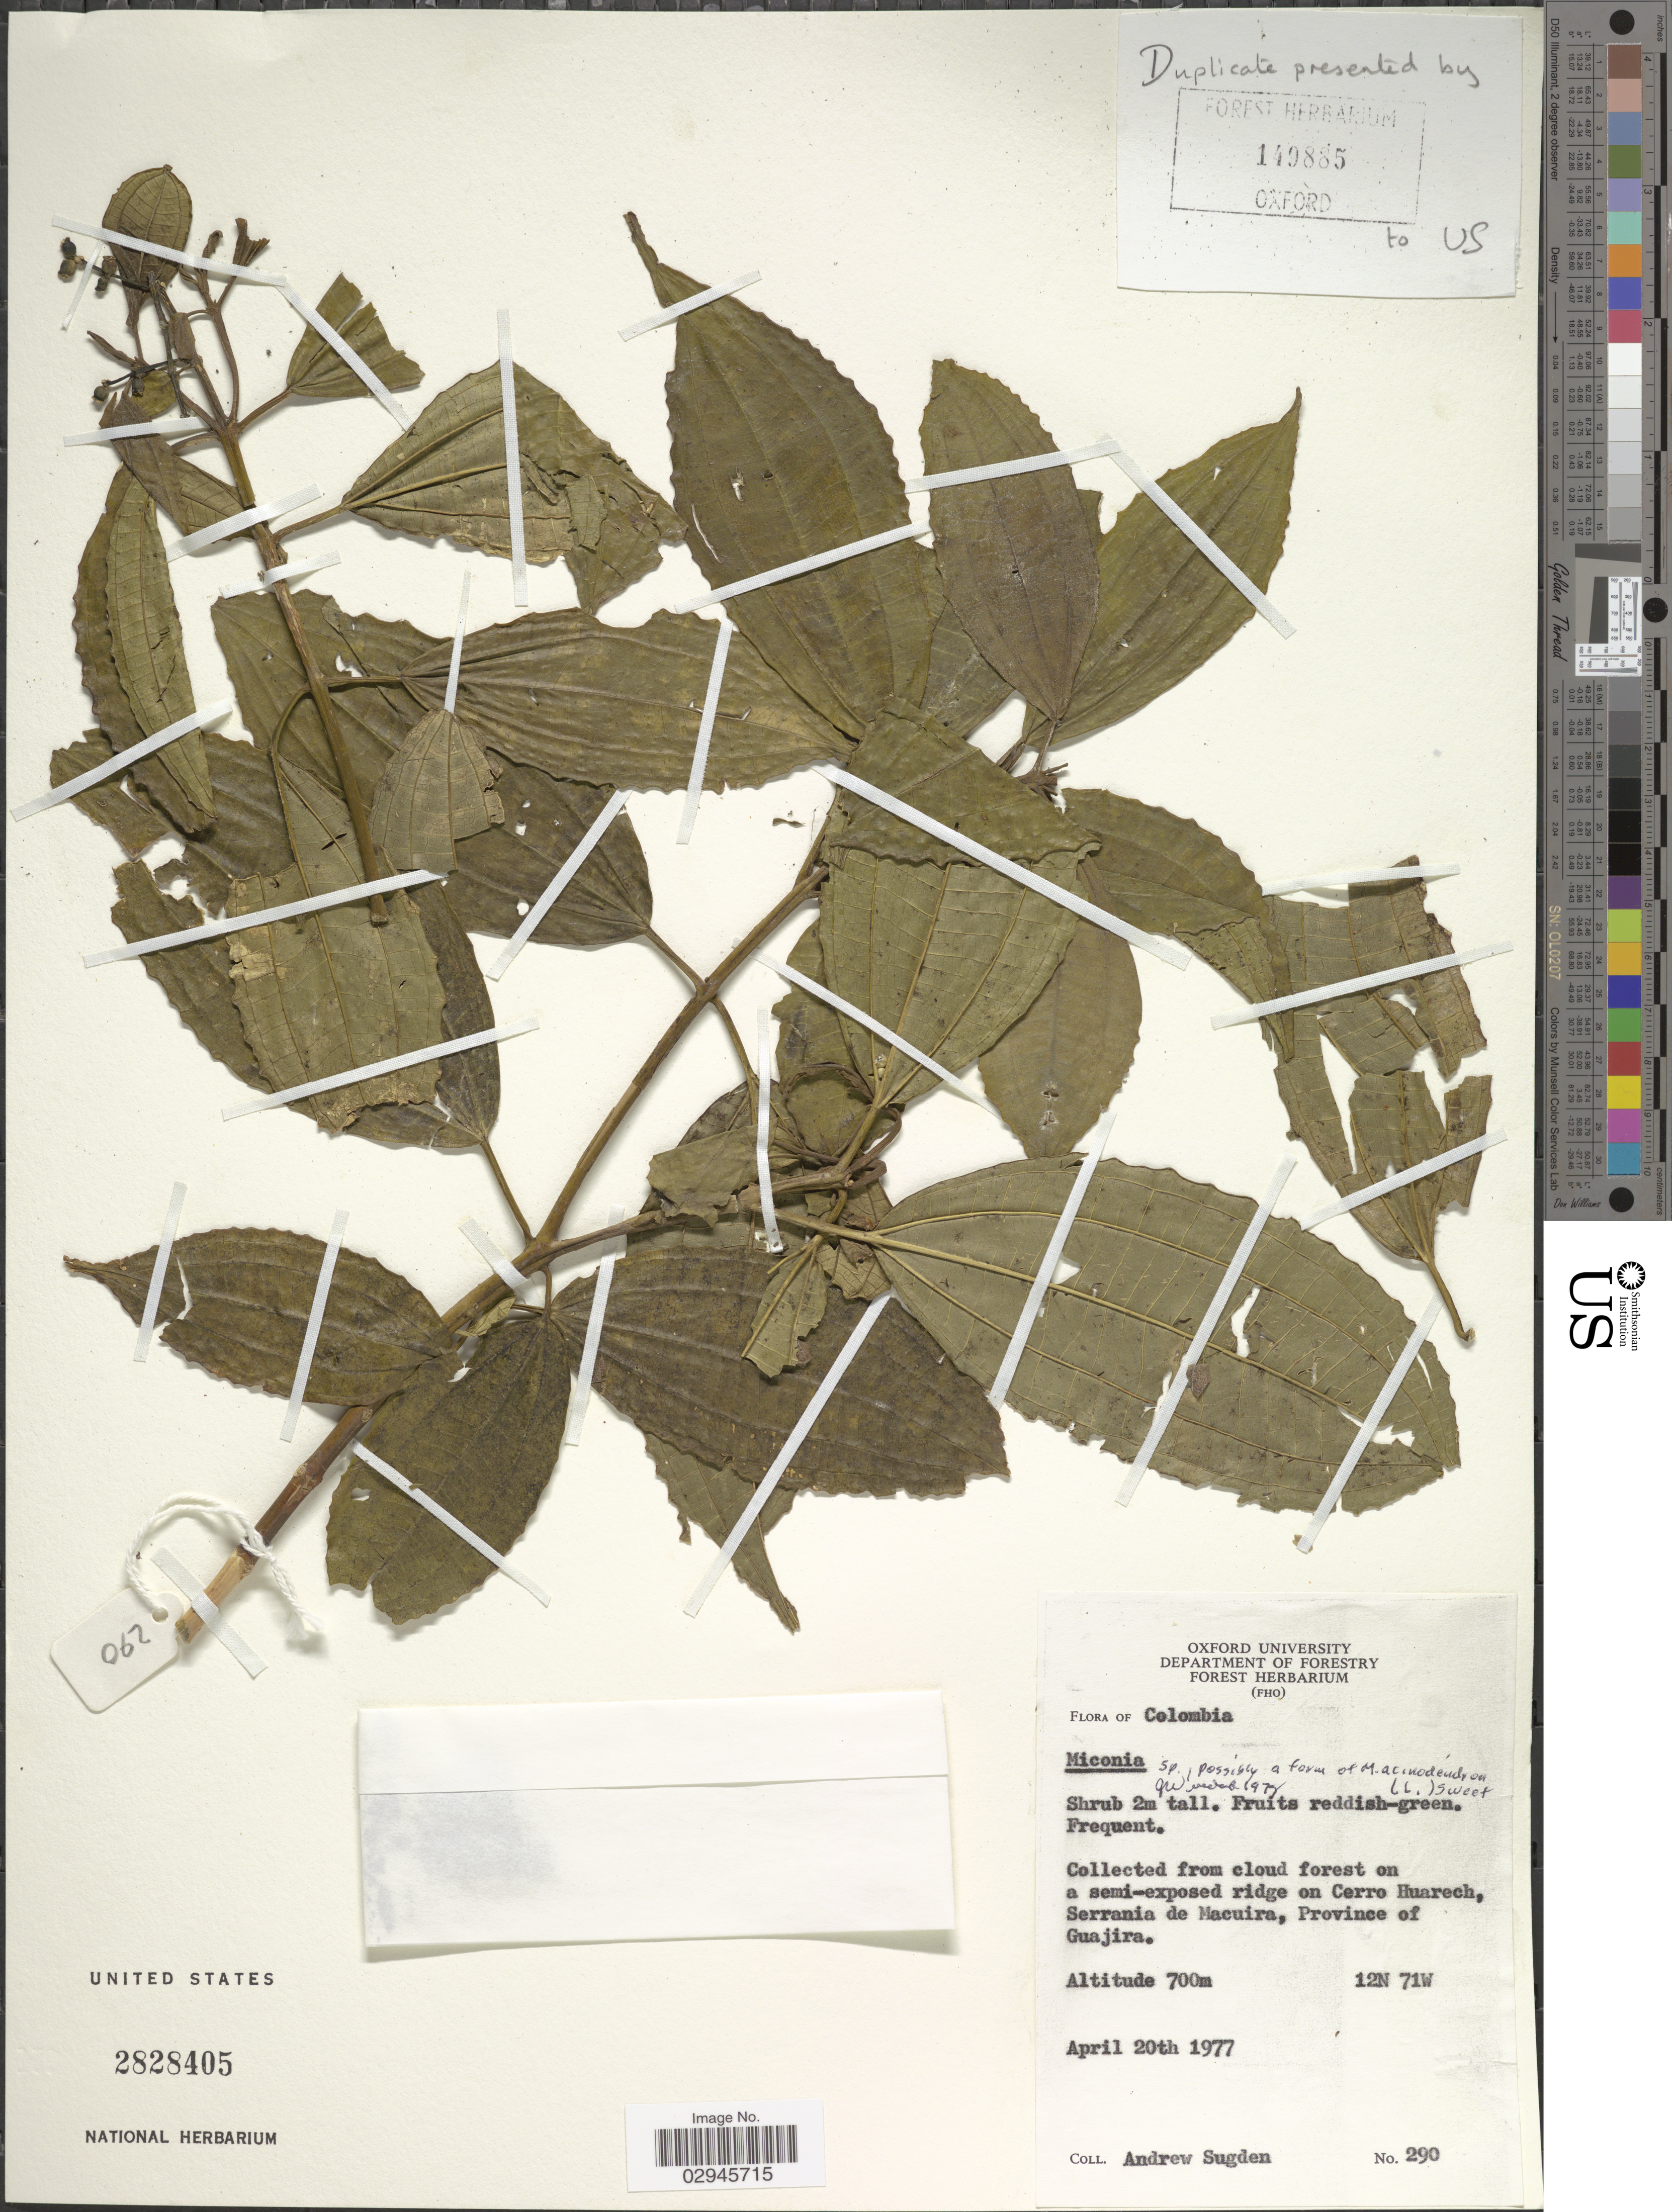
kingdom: Plantae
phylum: Tracheophyta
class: Magnoliopsida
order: Myrtales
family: Melastomataceae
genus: Miconia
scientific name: Miconia sp.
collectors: A. Sugden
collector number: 290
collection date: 1977-04-20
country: Colombia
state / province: La Guajira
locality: From the cloud forest on a semi-exposed ridge on Cerro Huarech, Serrania de Macuira.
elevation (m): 700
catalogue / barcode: US 2828405